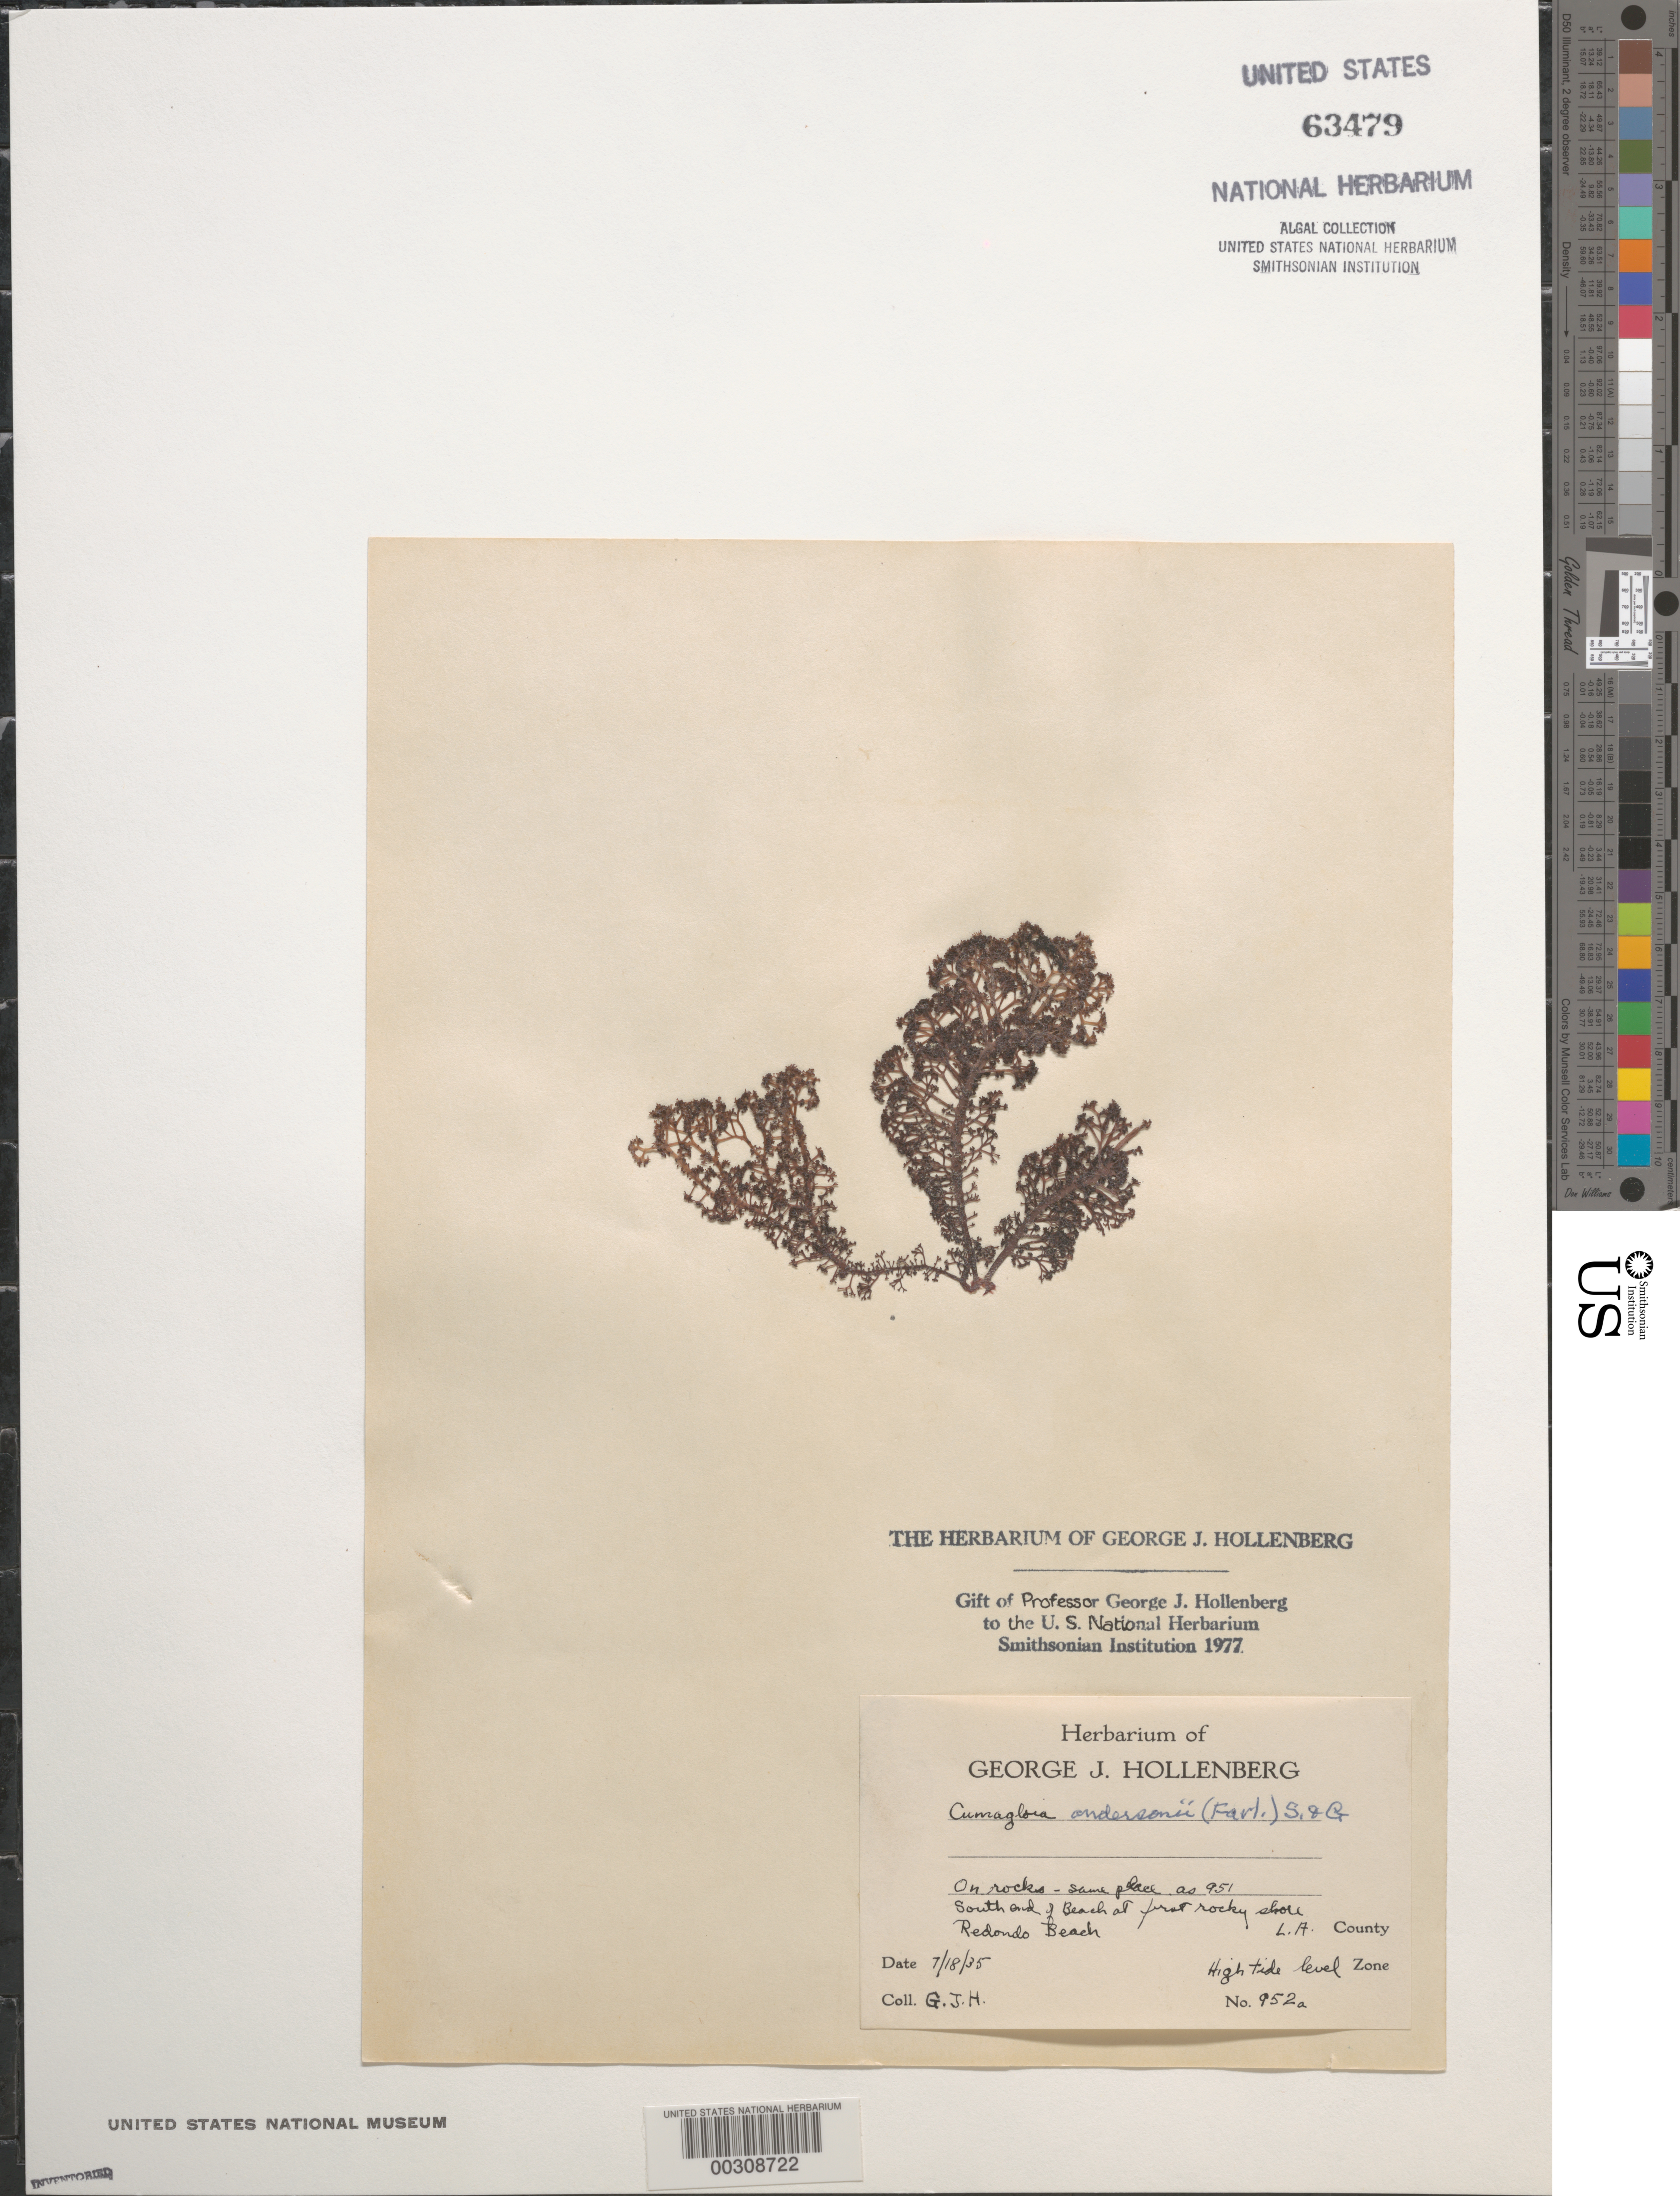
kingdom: Plantae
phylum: Rhodophyta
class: Florideophyceae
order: Nemaliales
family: Liagoraceae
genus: Cumagloia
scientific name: Cumagloia andersonii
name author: (Farl.) Setch. & N.L. Gardner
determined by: Hollenberg, George J.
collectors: G. Hollenberg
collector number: GJH 952a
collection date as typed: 18 Jul 1935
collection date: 1935-07-18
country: United States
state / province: California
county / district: Los Angeles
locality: First rocky shore south of Redondo Beach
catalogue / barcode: US 63479